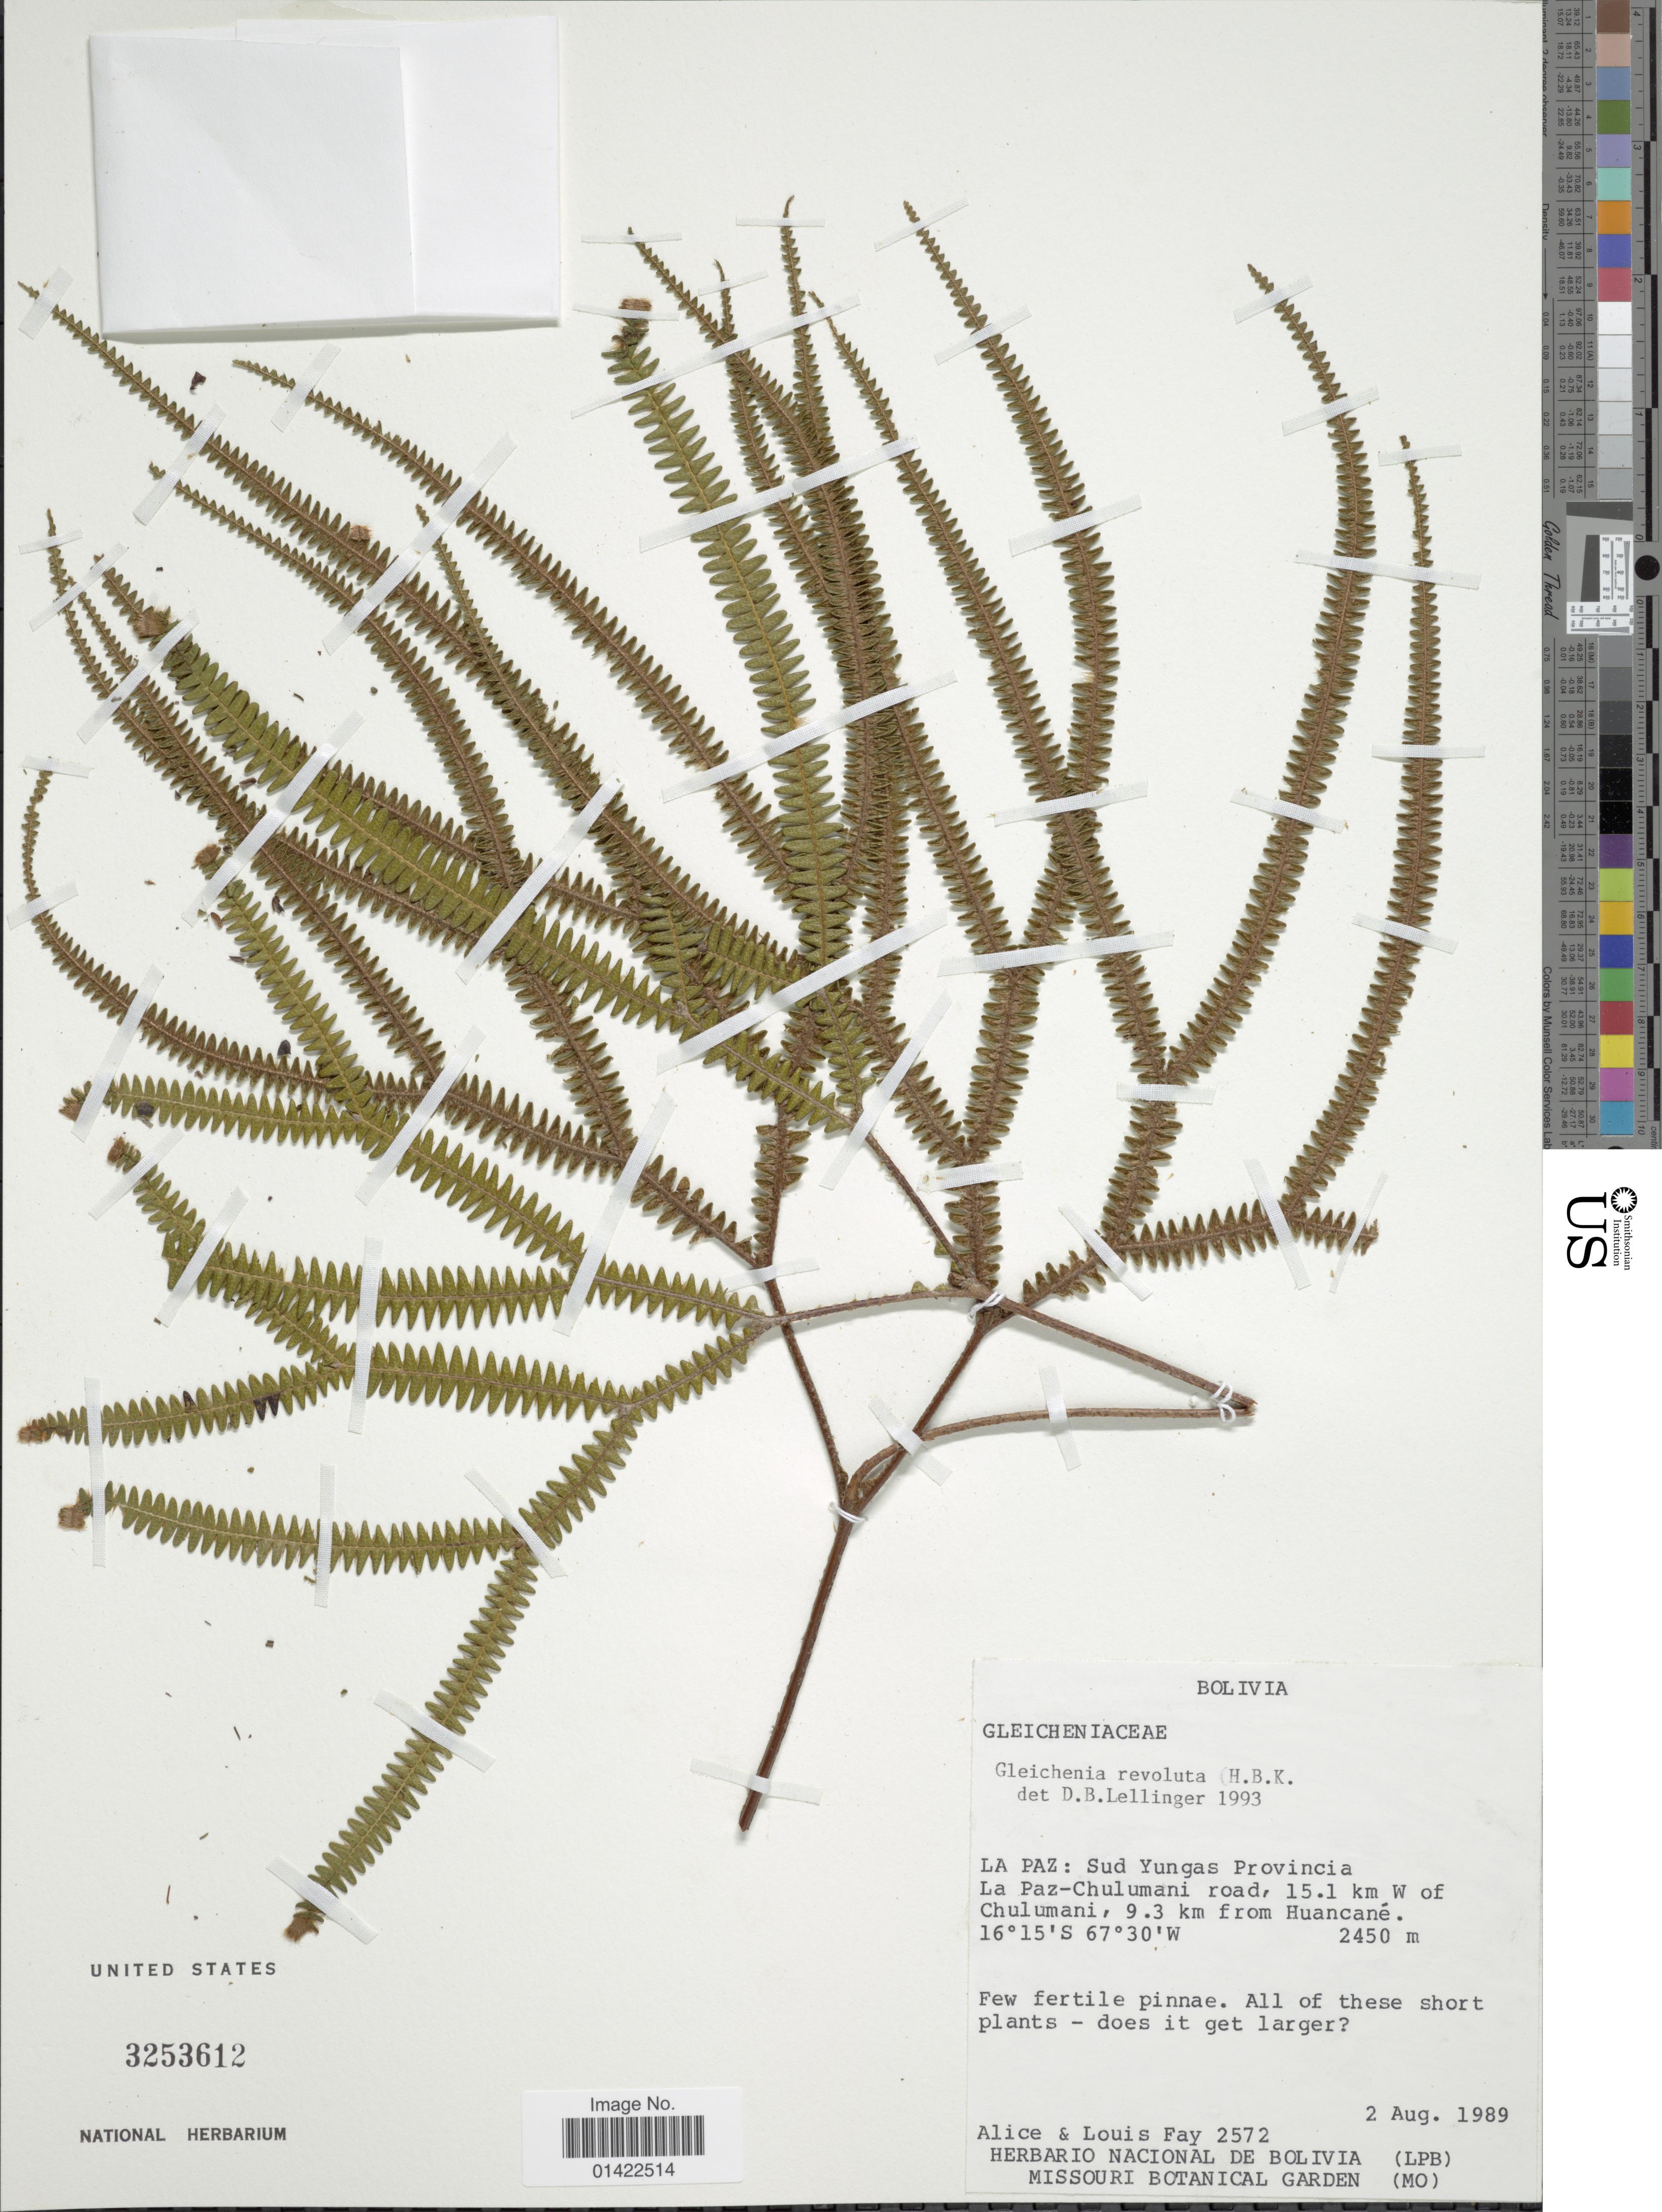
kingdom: Plantae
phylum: Tracheophyta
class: Polypodiopsida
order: Gleicheniales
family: Gleicheniaceae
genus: Sticherus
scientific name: Sticherus revolutus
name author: (Kunth) Ching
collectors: A. Fay & L. Fay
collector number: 2572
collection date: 1989-08-02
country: Bolivia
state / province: La Paz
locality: Sud Yungas Provincia, La Paz-Chulumani road, 15.1 km W of Chulumani, 9.3 km from Huancané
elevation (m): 2450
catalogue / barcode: US 3253612